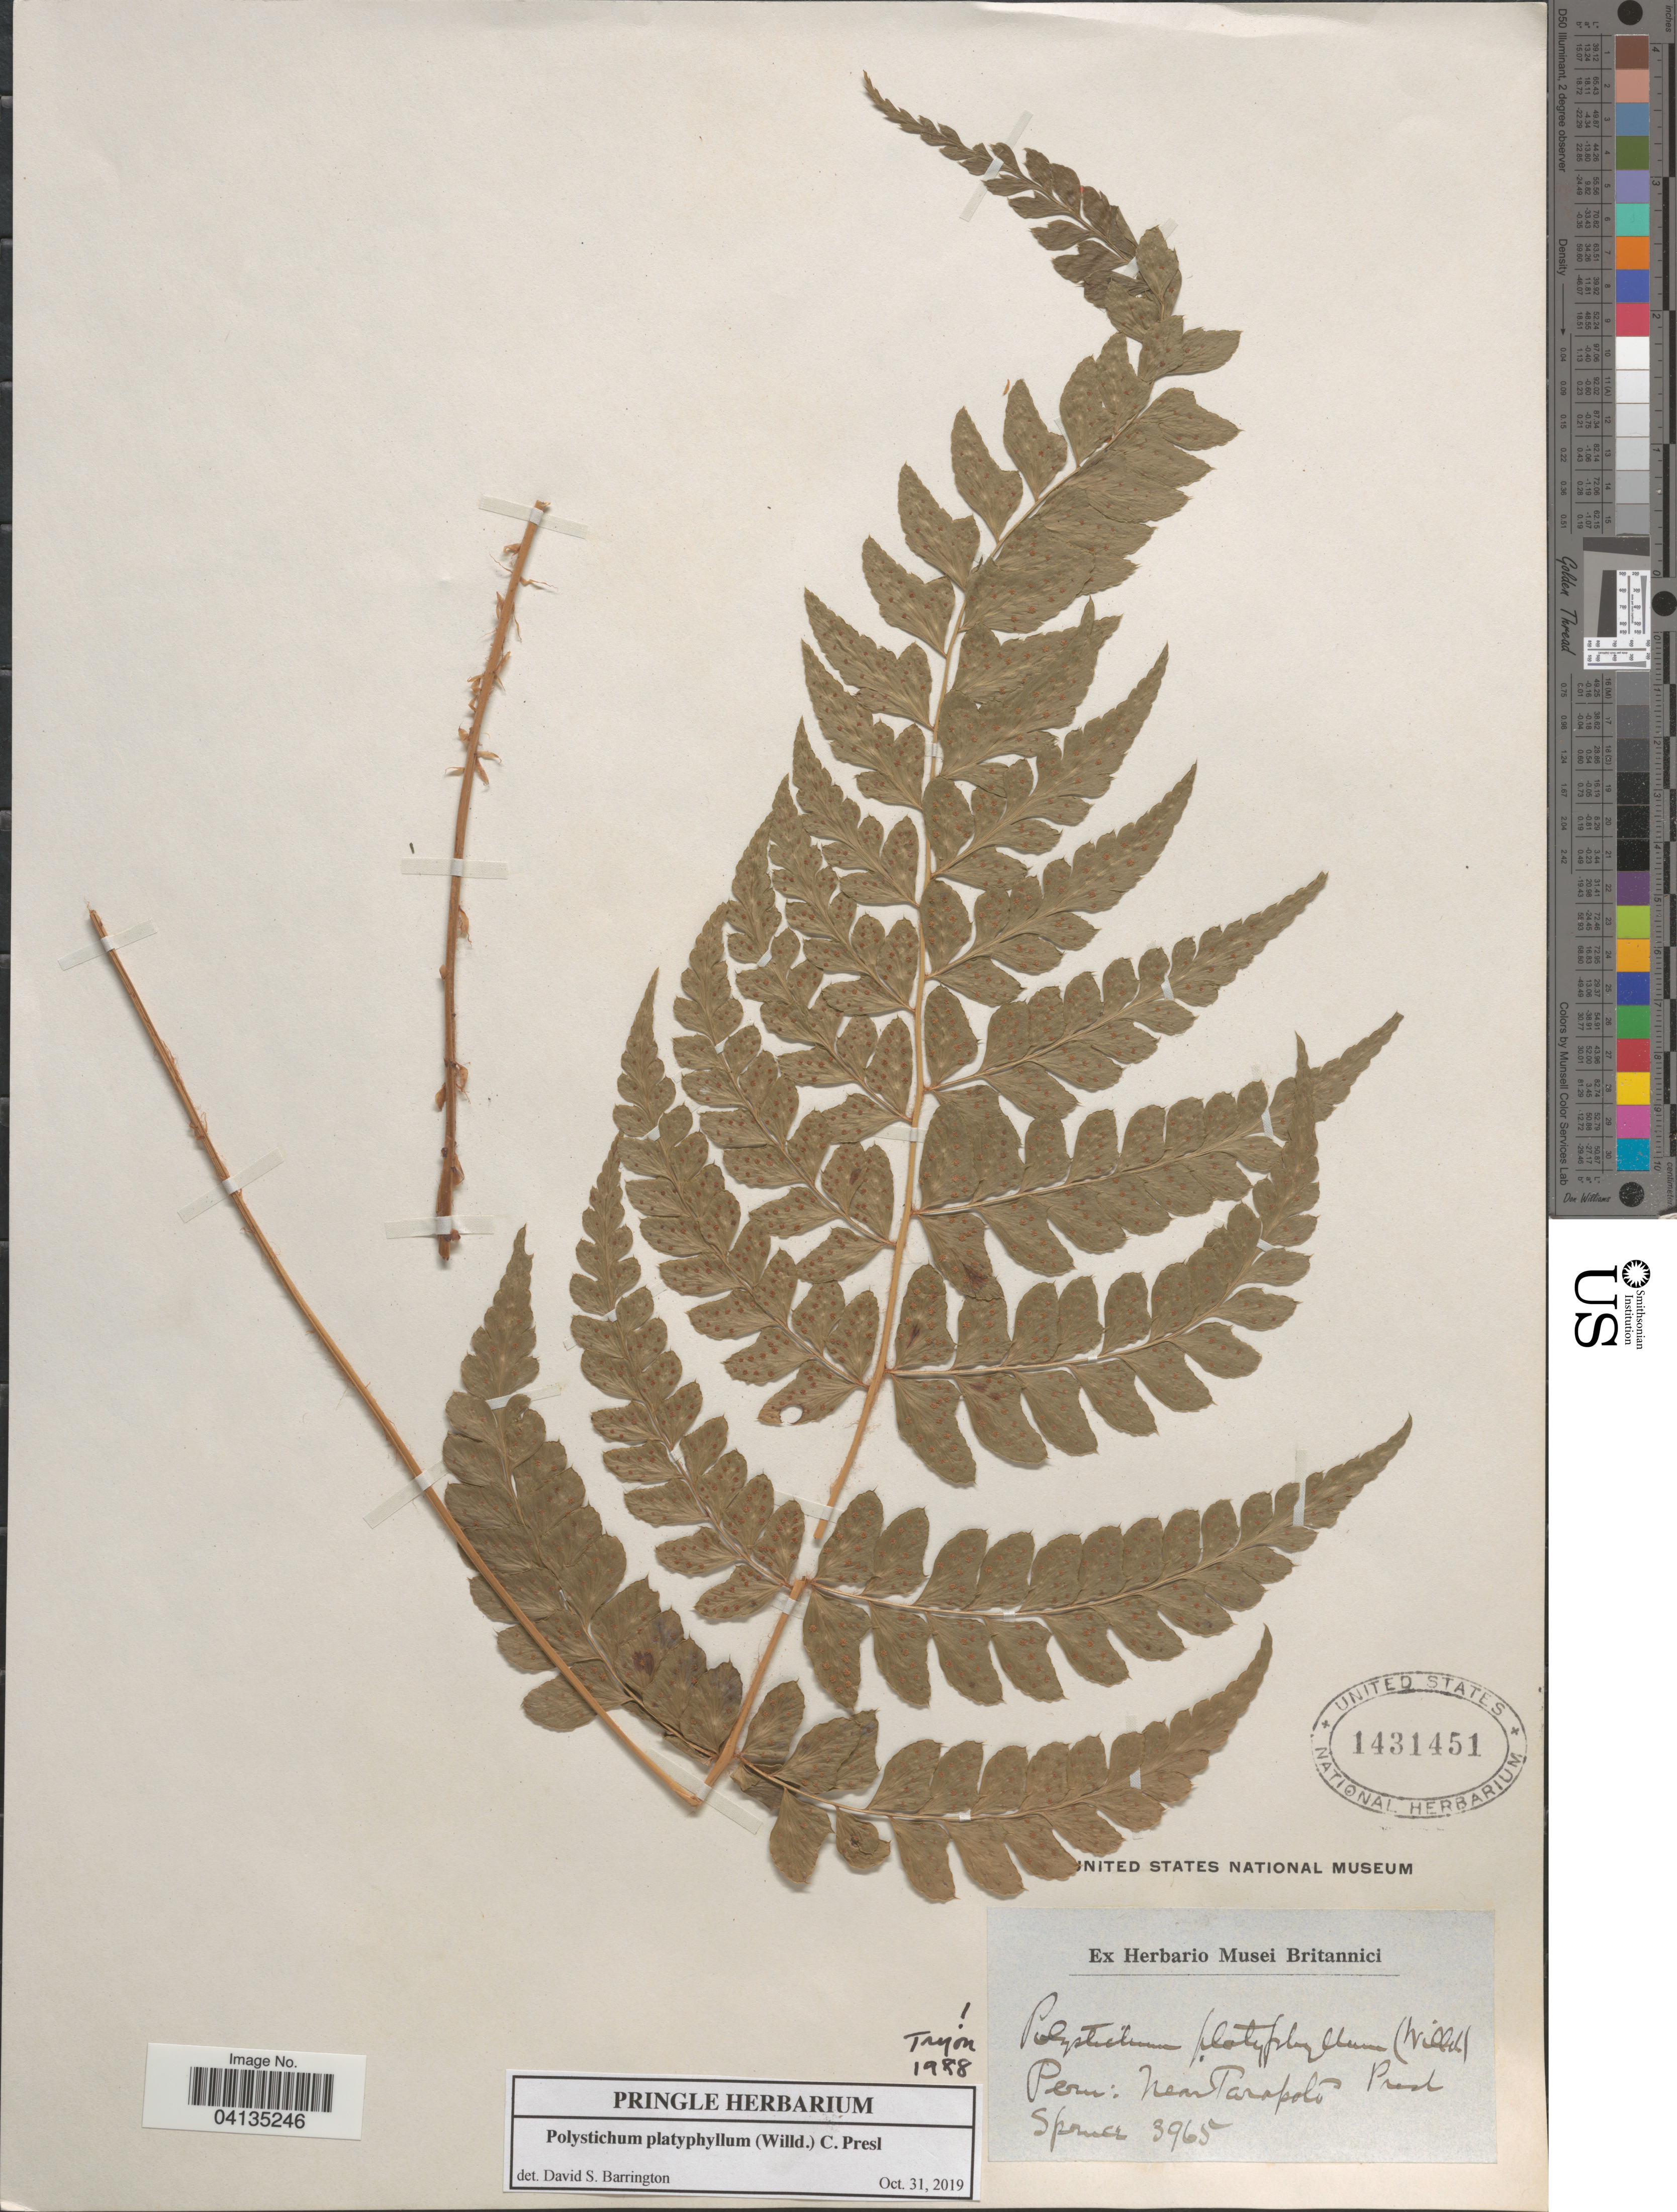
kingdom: Plantae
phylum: Tracheophyta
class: Polypodiopsida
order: Polypodiales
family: Dryopteridaceae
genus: Polystichum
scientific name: Polystichum platyphyllum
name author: (Willd.) C. Presl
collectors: -. Spruce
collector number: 3965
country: Peru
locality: Near Tarapoto.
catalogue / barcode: US 1431451